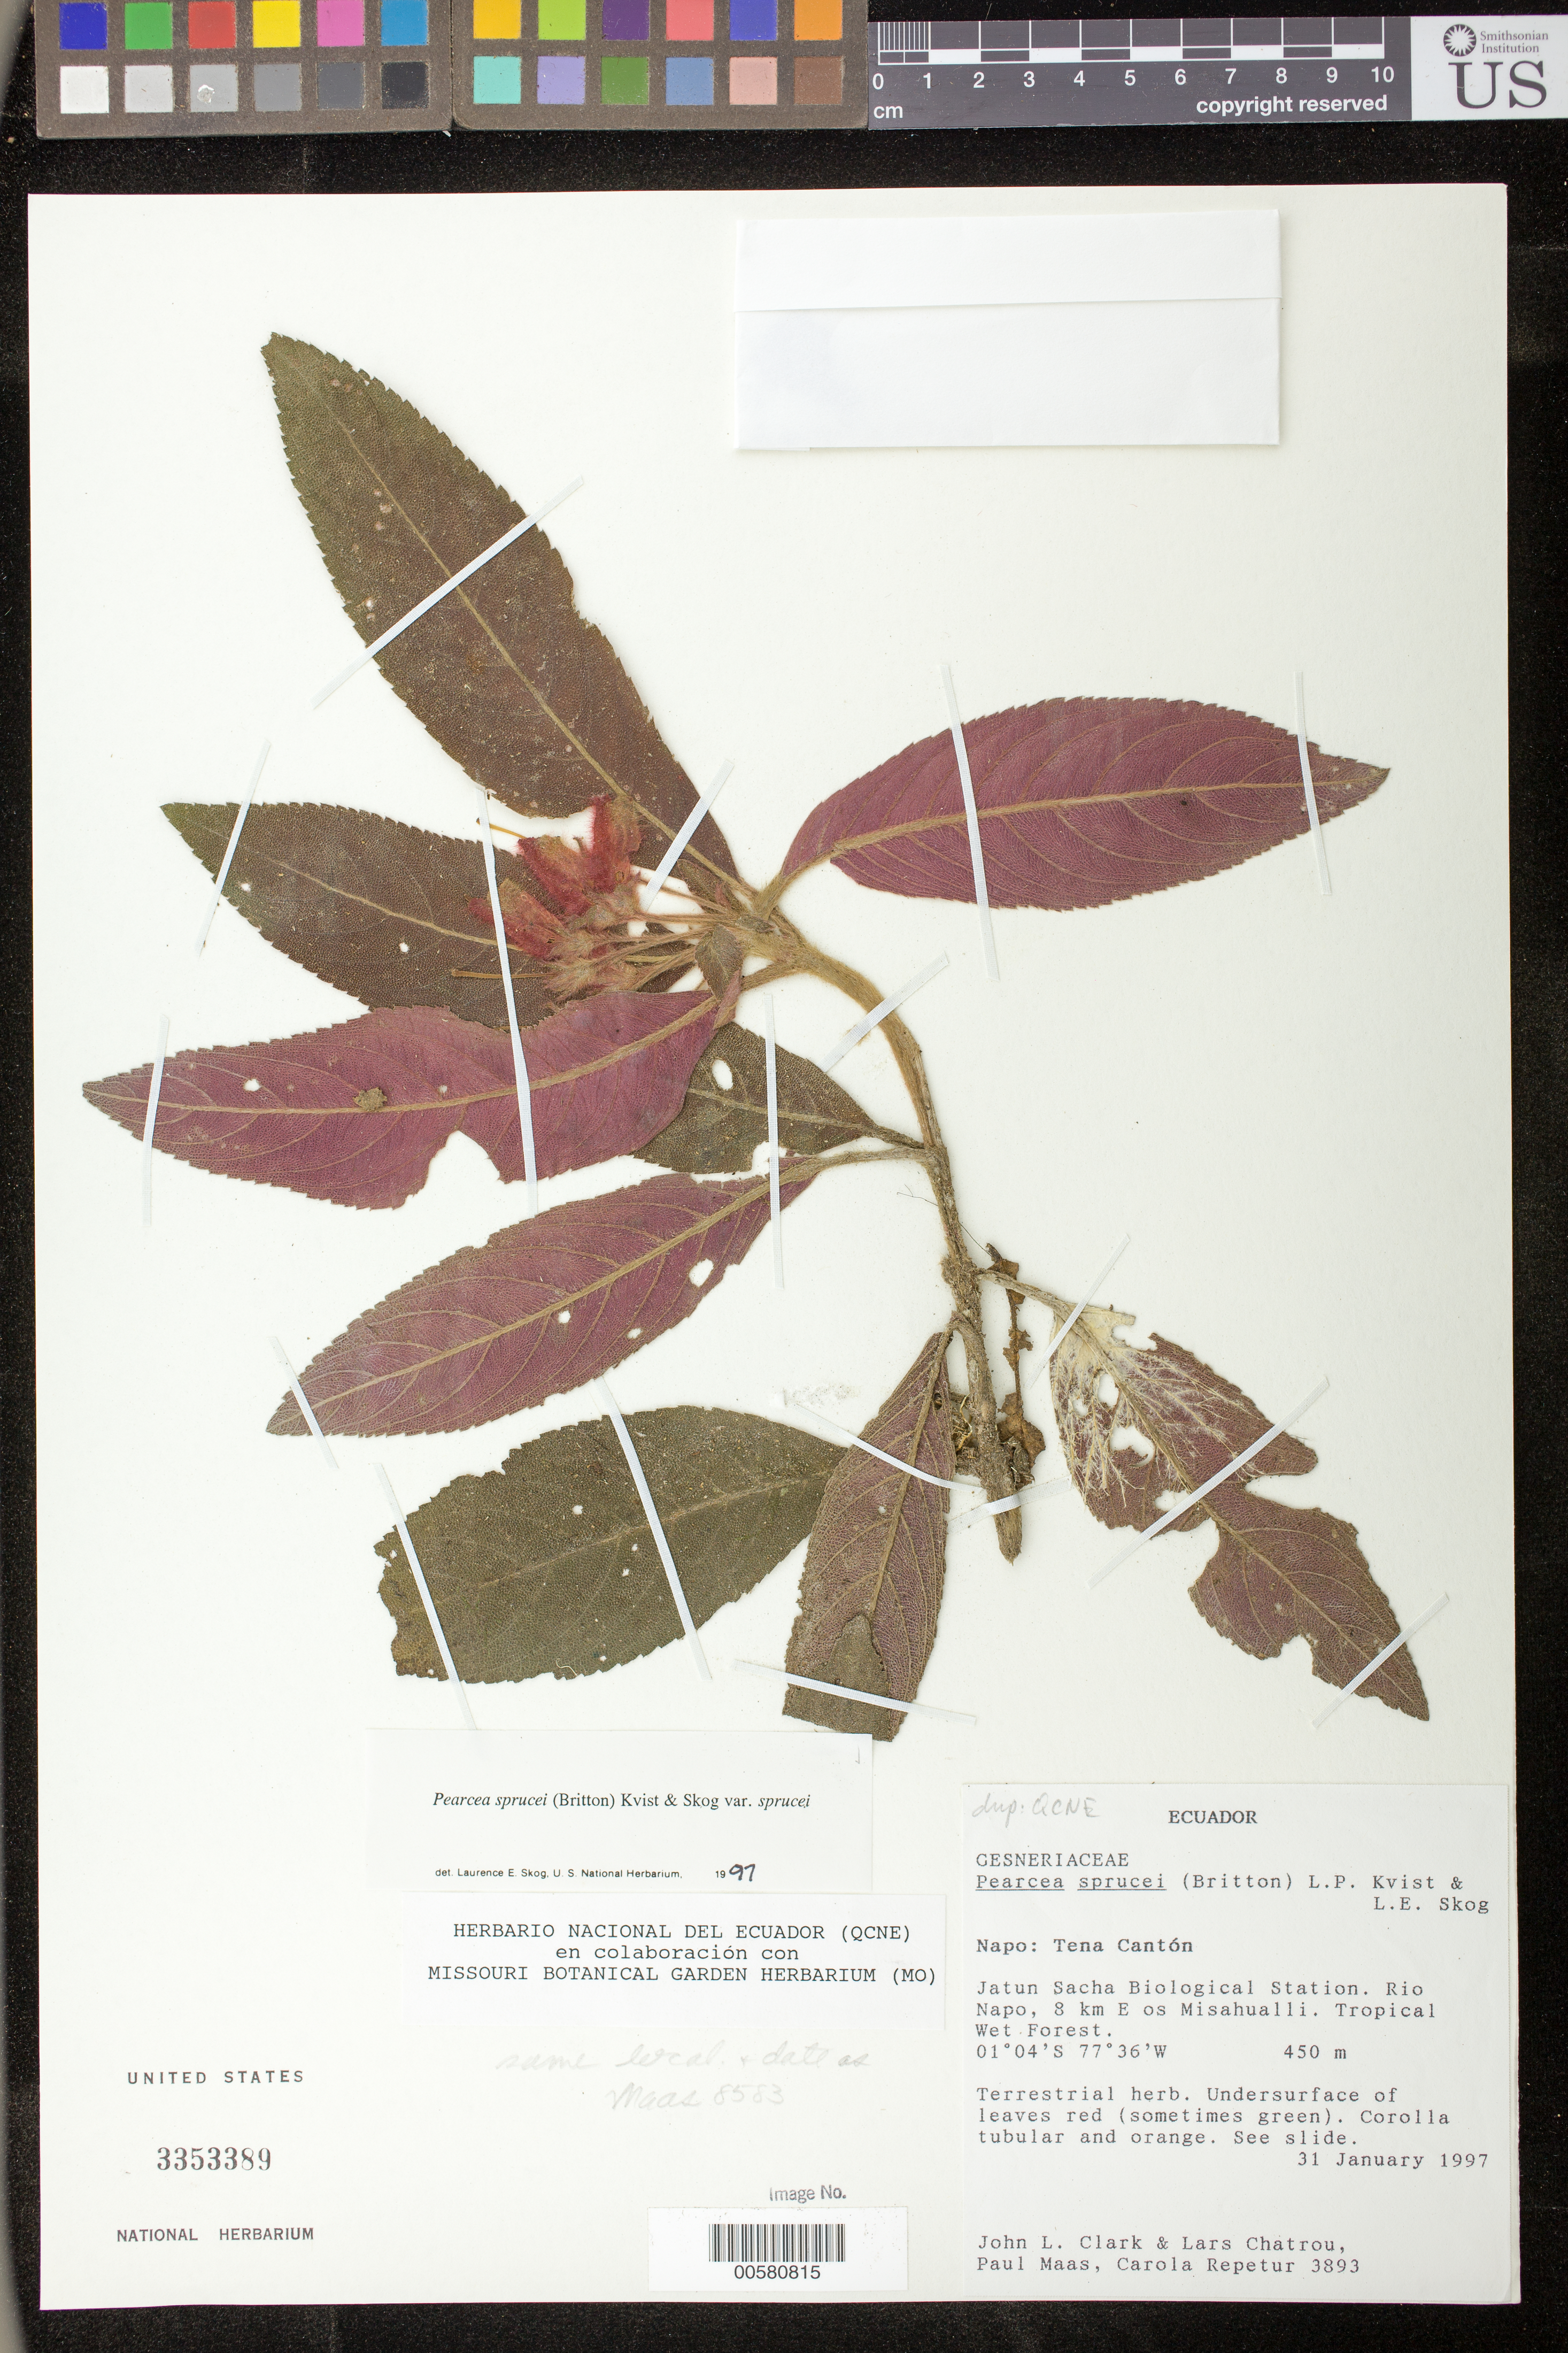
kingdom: Plantae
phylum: Tracheophyta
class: Magnoliopsida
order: Lamiales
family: Gesneriaceae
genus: Pearcea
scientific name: Pearcea sprucei var. sprucei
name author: (Britton ex Rusby) L.P. Kvist & L.E. Skog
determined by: Skog, Laurence E.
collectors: J. L. Clark, L. W. Chatrou, P. Maas & C. Repetur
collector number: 3893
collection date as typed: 31 Jan 1997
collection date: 1997-01-31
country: Ecuador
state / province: Napo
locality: Tena Cantón. Jatun Sacha Biological Station, Rio Napo, 8 km E of Misahualli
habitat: Tropical wet forest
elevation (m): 450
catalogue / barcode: US 3353389